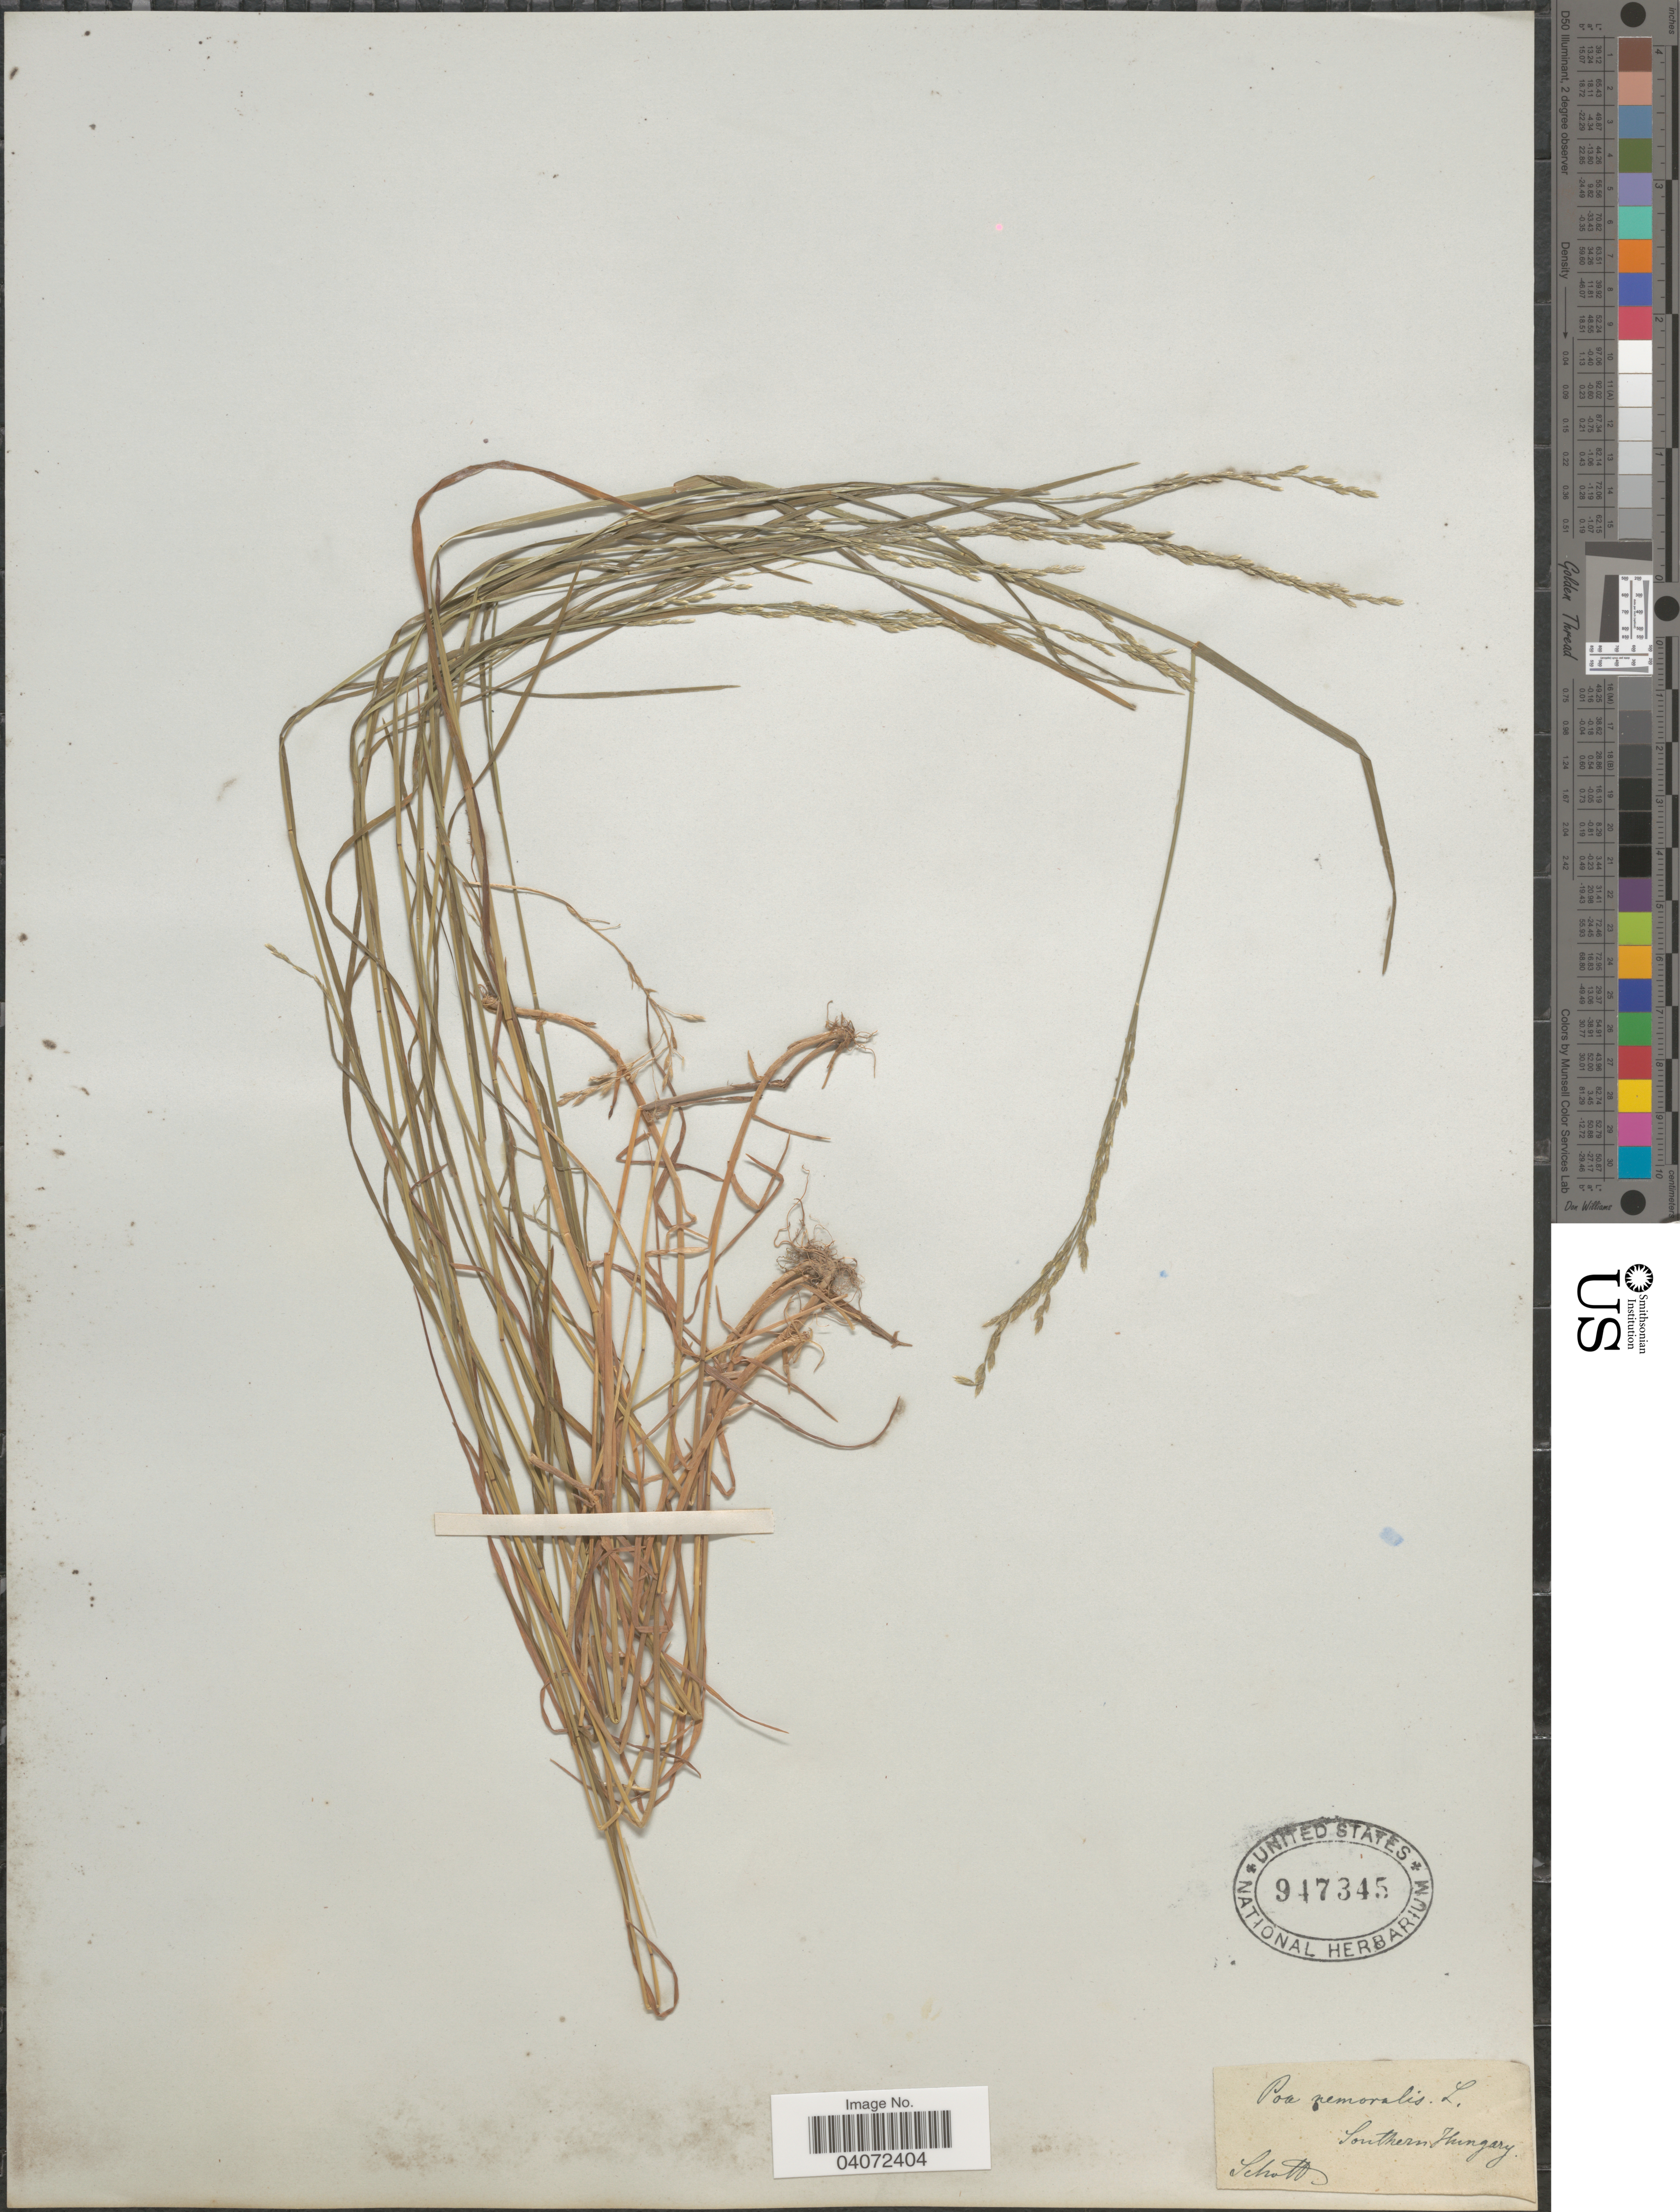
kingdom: Plantae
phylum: Tracheophyta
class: Liliopsida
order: Poales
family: Poaceae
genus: Poa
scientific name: Poa nemoralis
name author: L.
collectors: Schott, --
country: Hungary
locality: Southern Hungary.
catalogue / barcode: US 947345